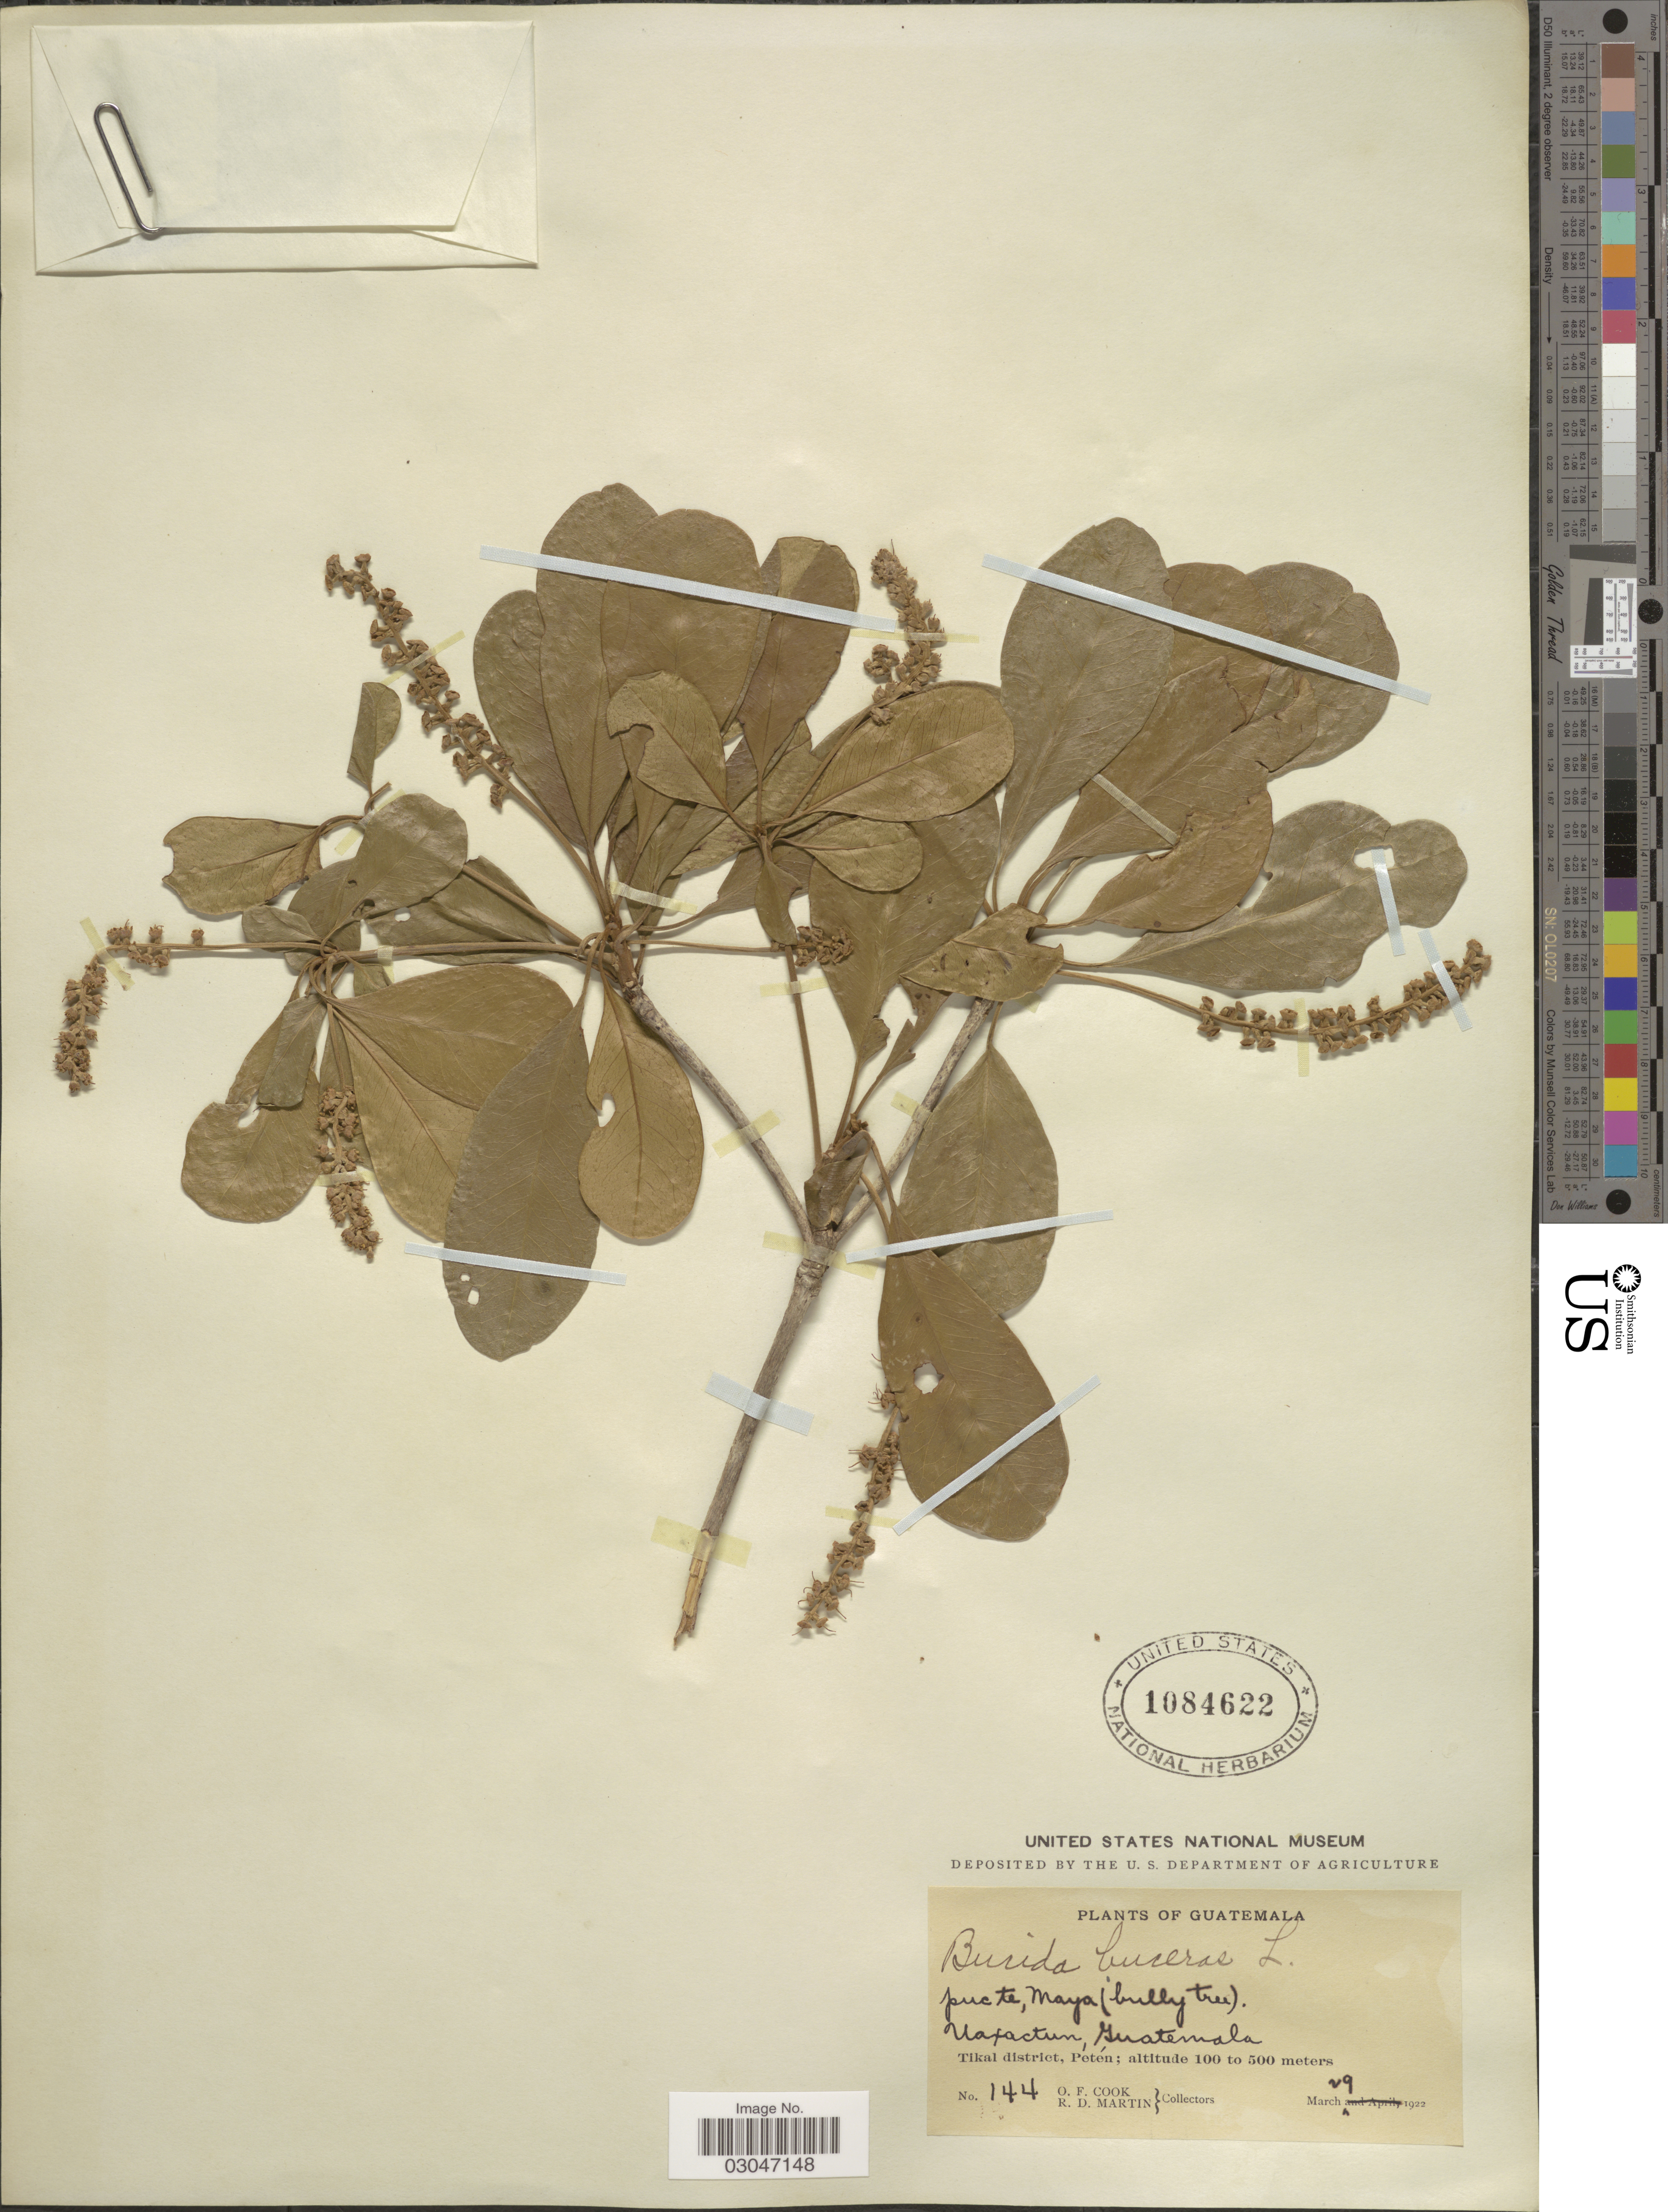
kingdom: Plantae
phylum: Tracheophyta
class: Magnoliopsida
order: Myrtales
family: Combretaceae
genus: Terminalia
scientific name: Terminalia buceras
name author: (L.) C. Wright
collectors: O. F. Cook & R. D. Martin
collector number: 144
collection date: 1922-03-29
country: Guatemala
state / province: El Petén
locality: Uaxactum, Guatemala, Tikal district, Petén.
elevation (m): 100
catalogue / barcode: US 1084622